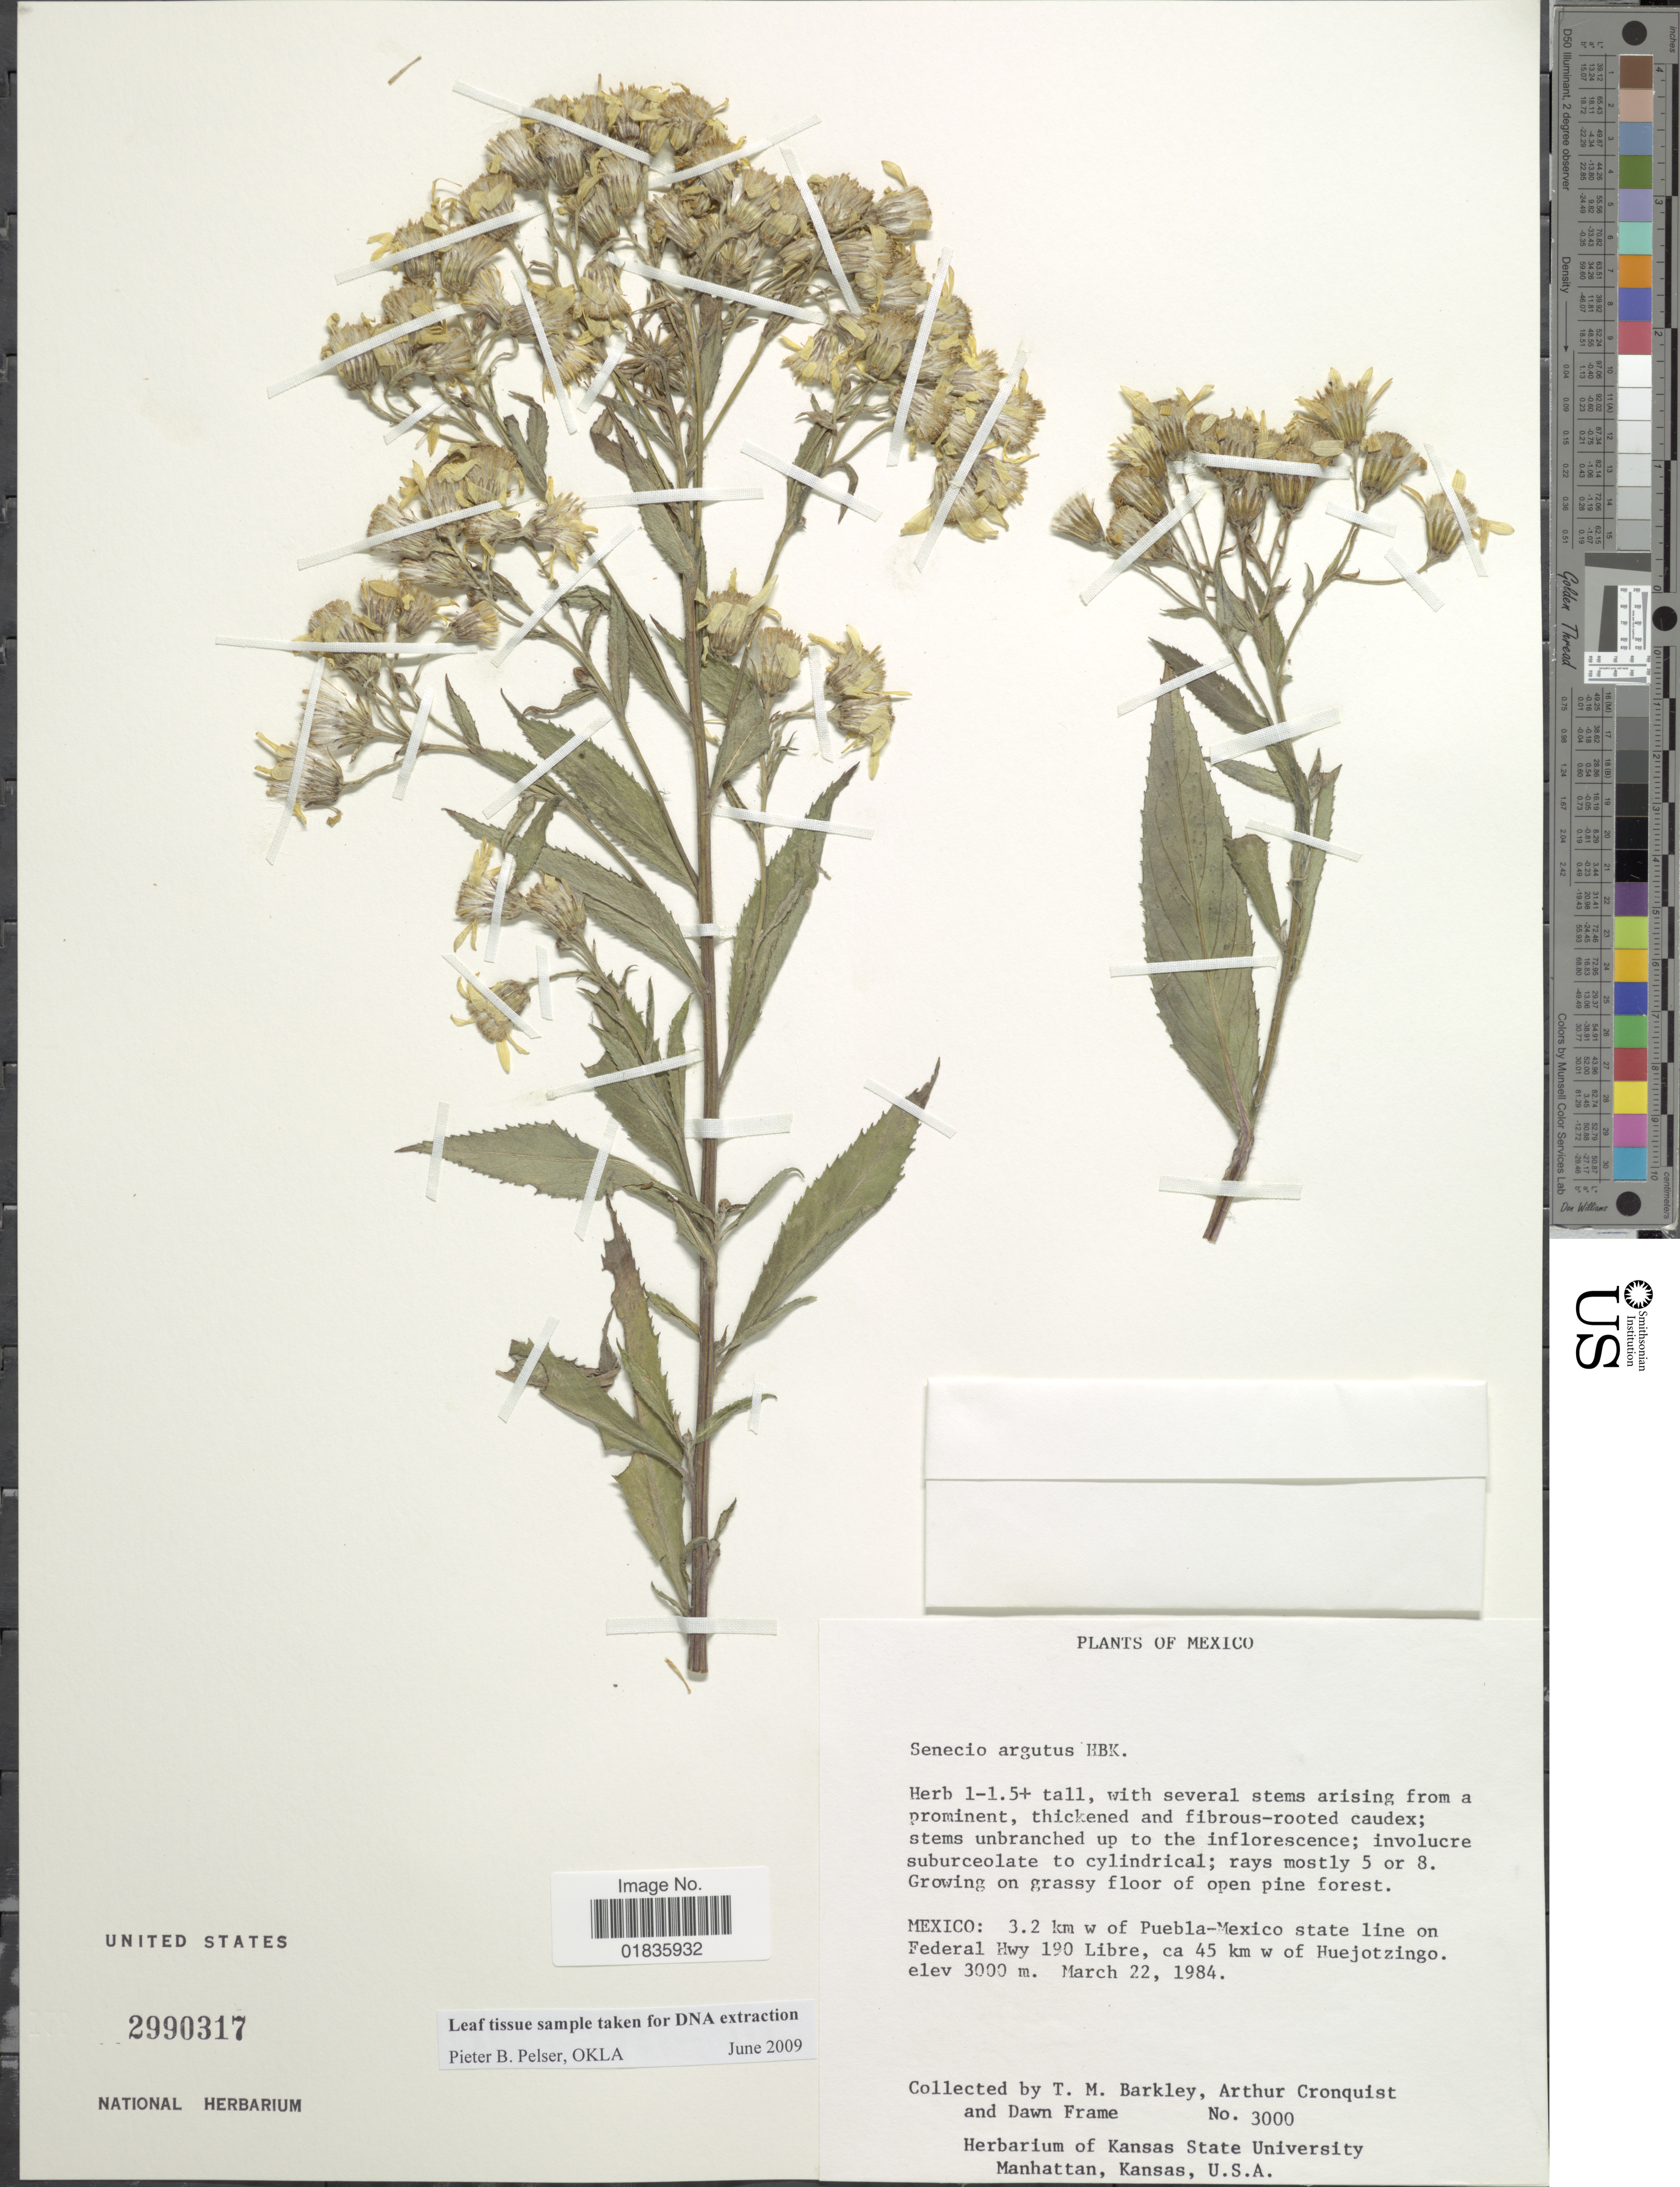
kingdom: Plantae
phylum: Tracheophyta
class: Magnoliopsida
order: Asterales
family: Asteraceae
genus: Senecio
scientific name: Senecio argutus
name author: Kunth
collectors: T. M. Barkley, A. J. Cronquist & D. Frame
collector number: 3000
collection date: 1984-03-22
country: Mexico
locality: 3.2 km w of Puebla-Mexico state line on Federal Hwy 190 Libre, ca 45 km w of Huejotzingo.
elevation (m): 3000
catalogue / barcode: US 2990317